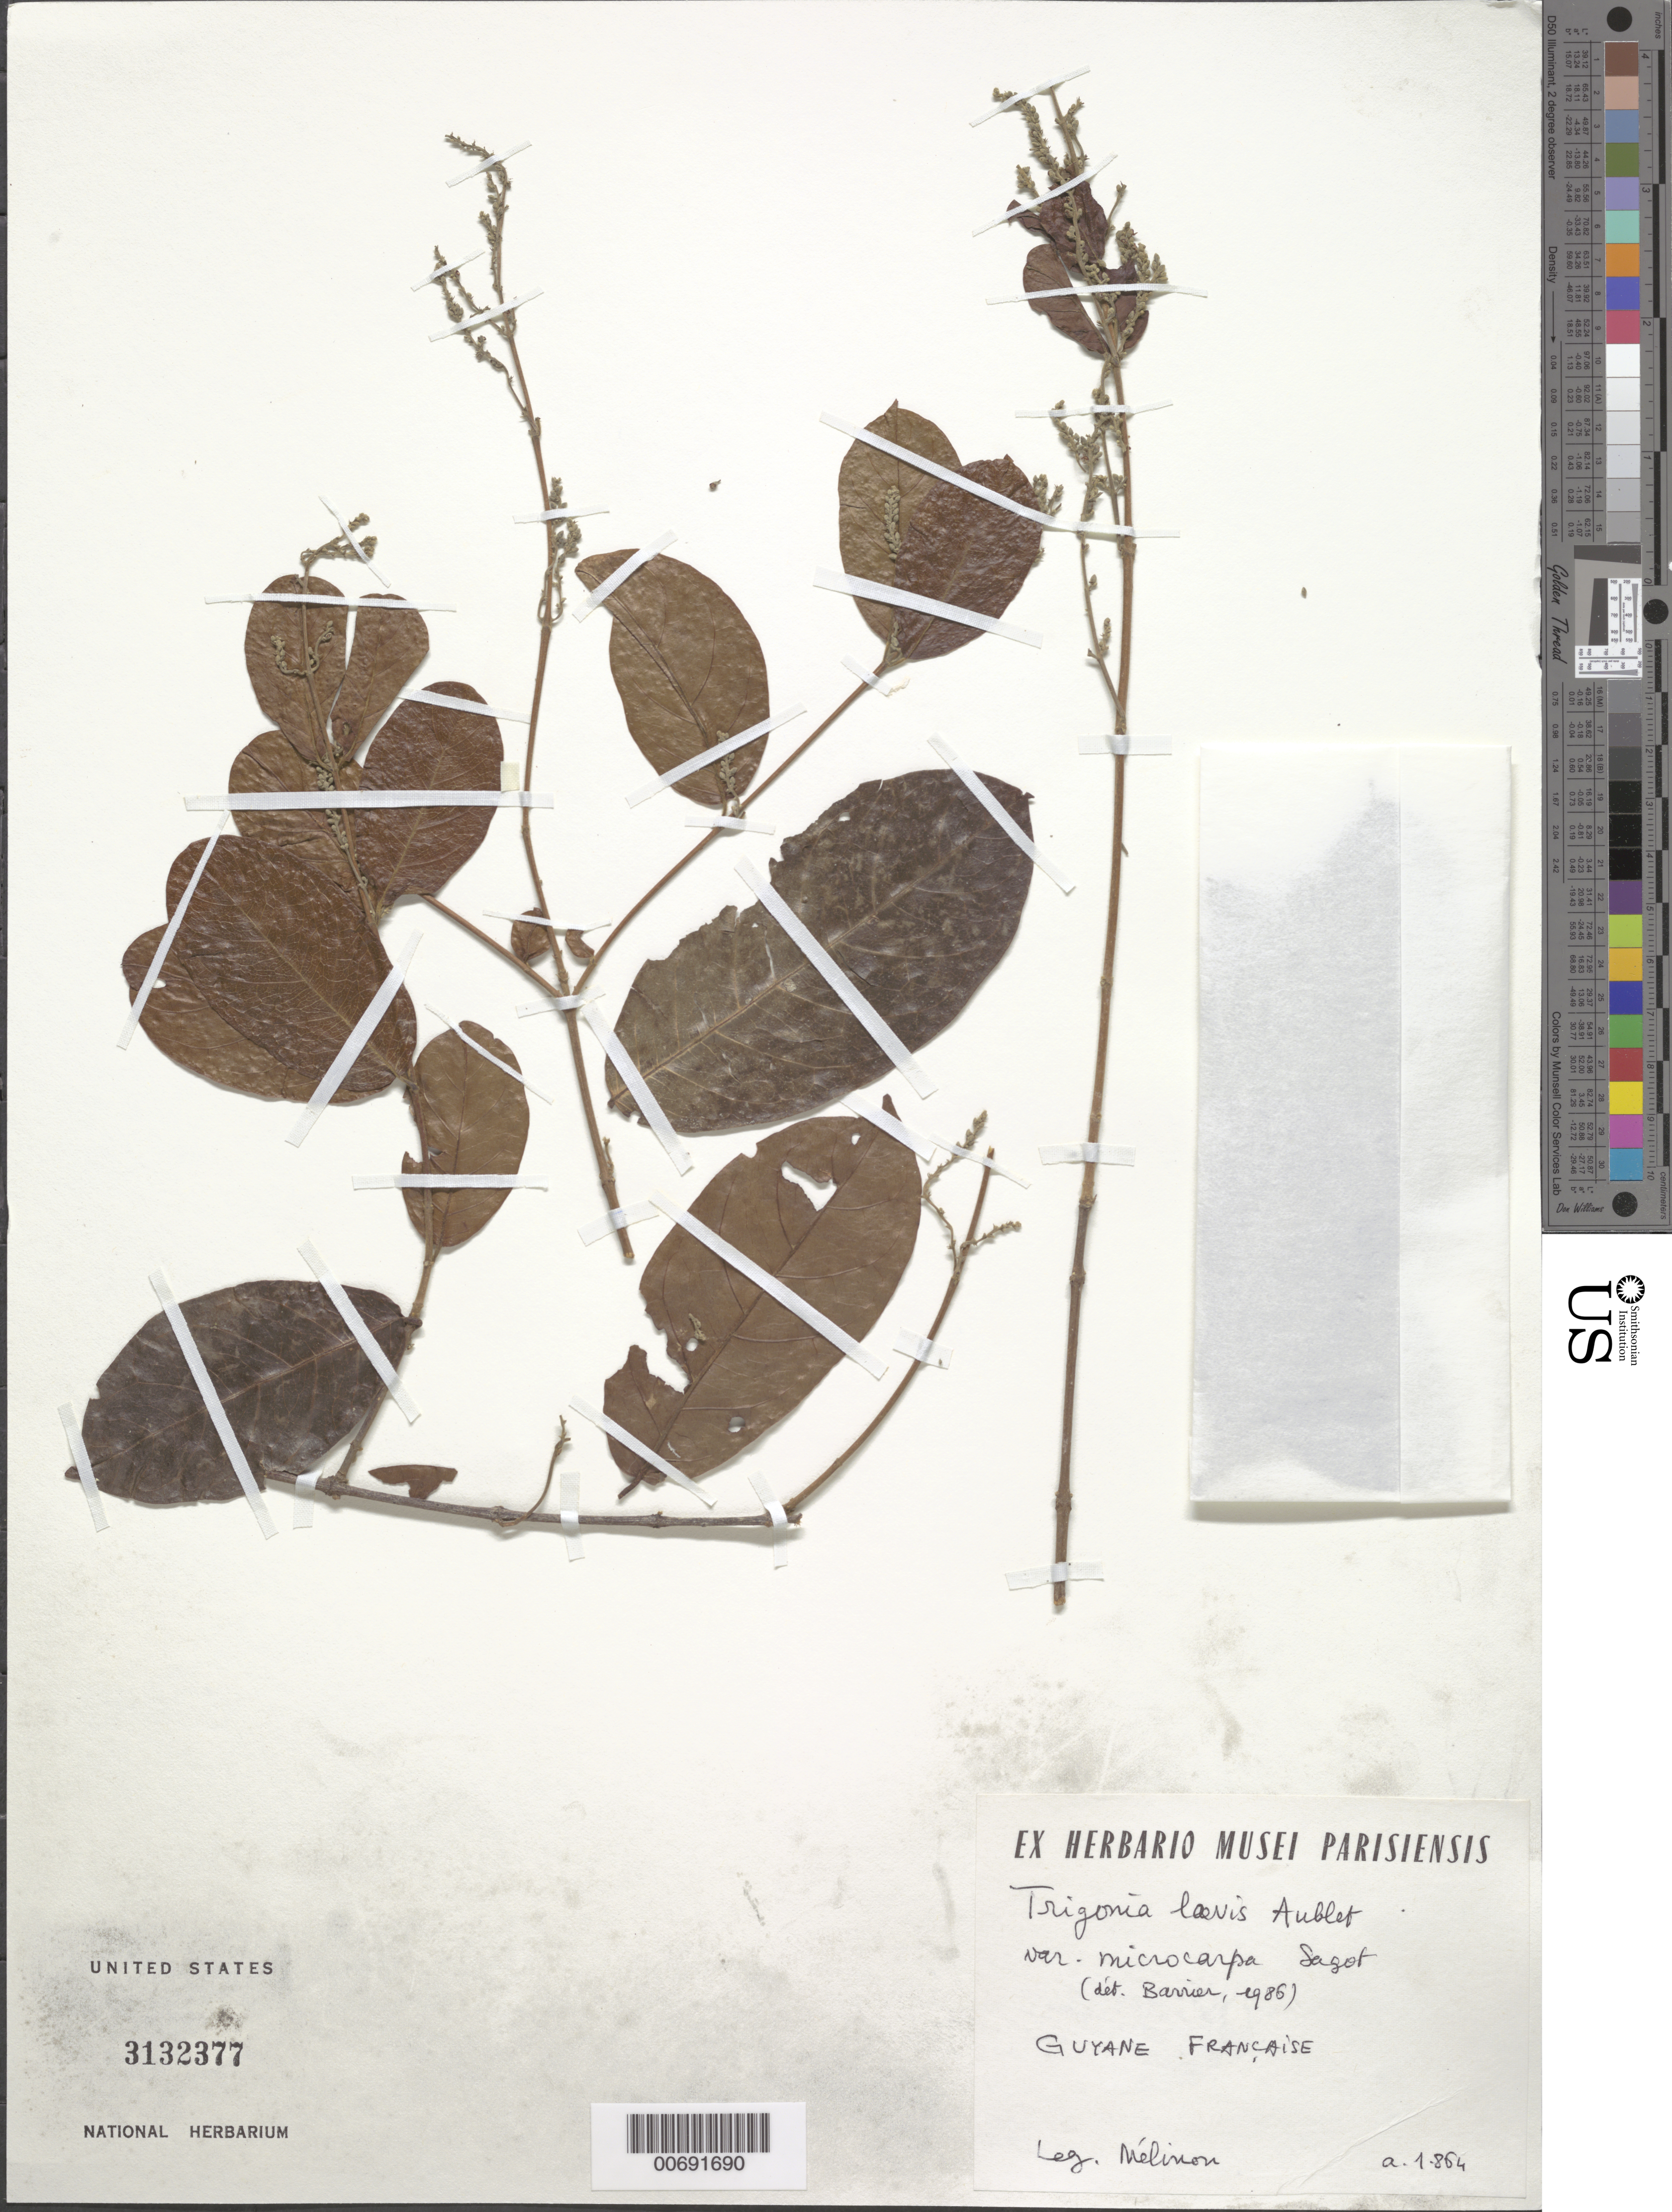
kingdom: Plantae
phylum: Tracheophyta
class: Magnoliopsida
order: Malpighiales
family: Trigoniaceae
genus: Trigonia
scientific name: Trigonia laevis var. microcarpa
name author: (Sagot ex Warm.) Sagot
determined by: Barrier, S.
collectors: E. Mélinon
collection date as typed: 1864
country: French Guiana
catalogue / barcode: US 3132377